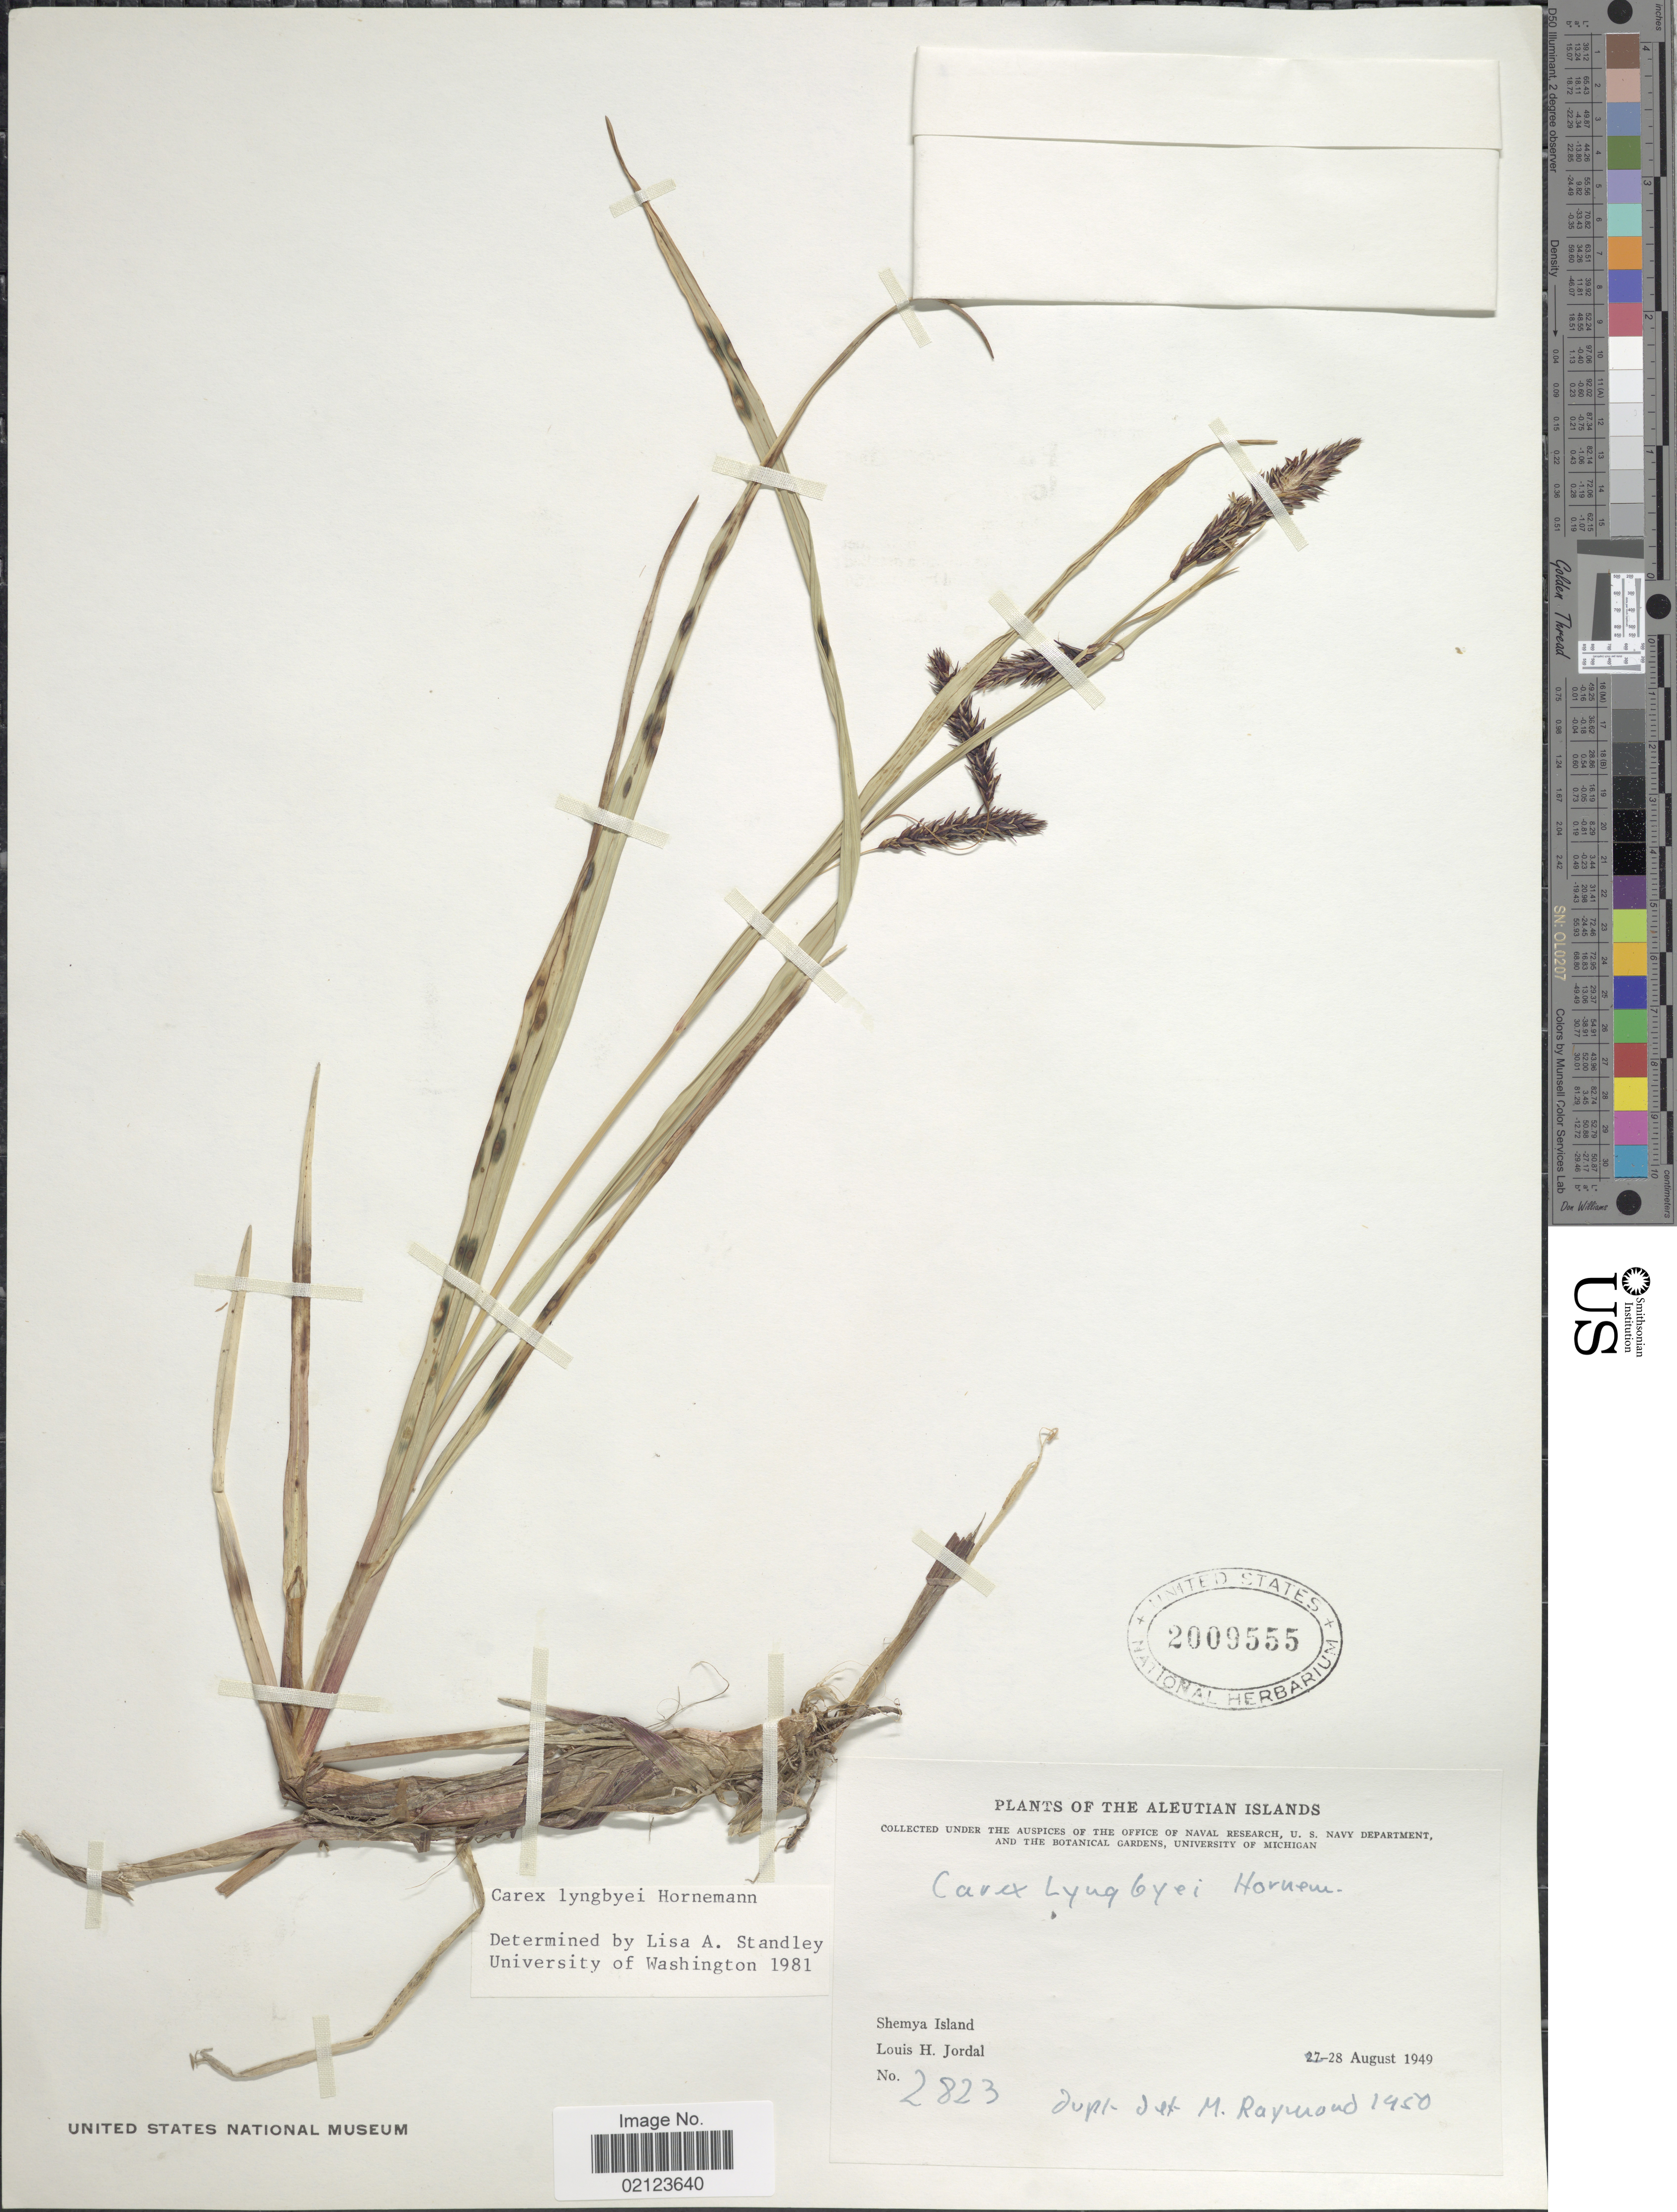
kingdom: Plantae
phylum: Tracheophyta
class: Liliopsida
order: Poales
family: Cyperaceae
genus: Carex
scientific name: Carex lyngbyei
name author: Hornem.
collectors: L. Jordal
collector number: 2823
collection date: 1949-08-28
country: United States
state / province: Alaska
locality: Aleutian Islands. Shemya Island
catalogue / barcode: US 2009555